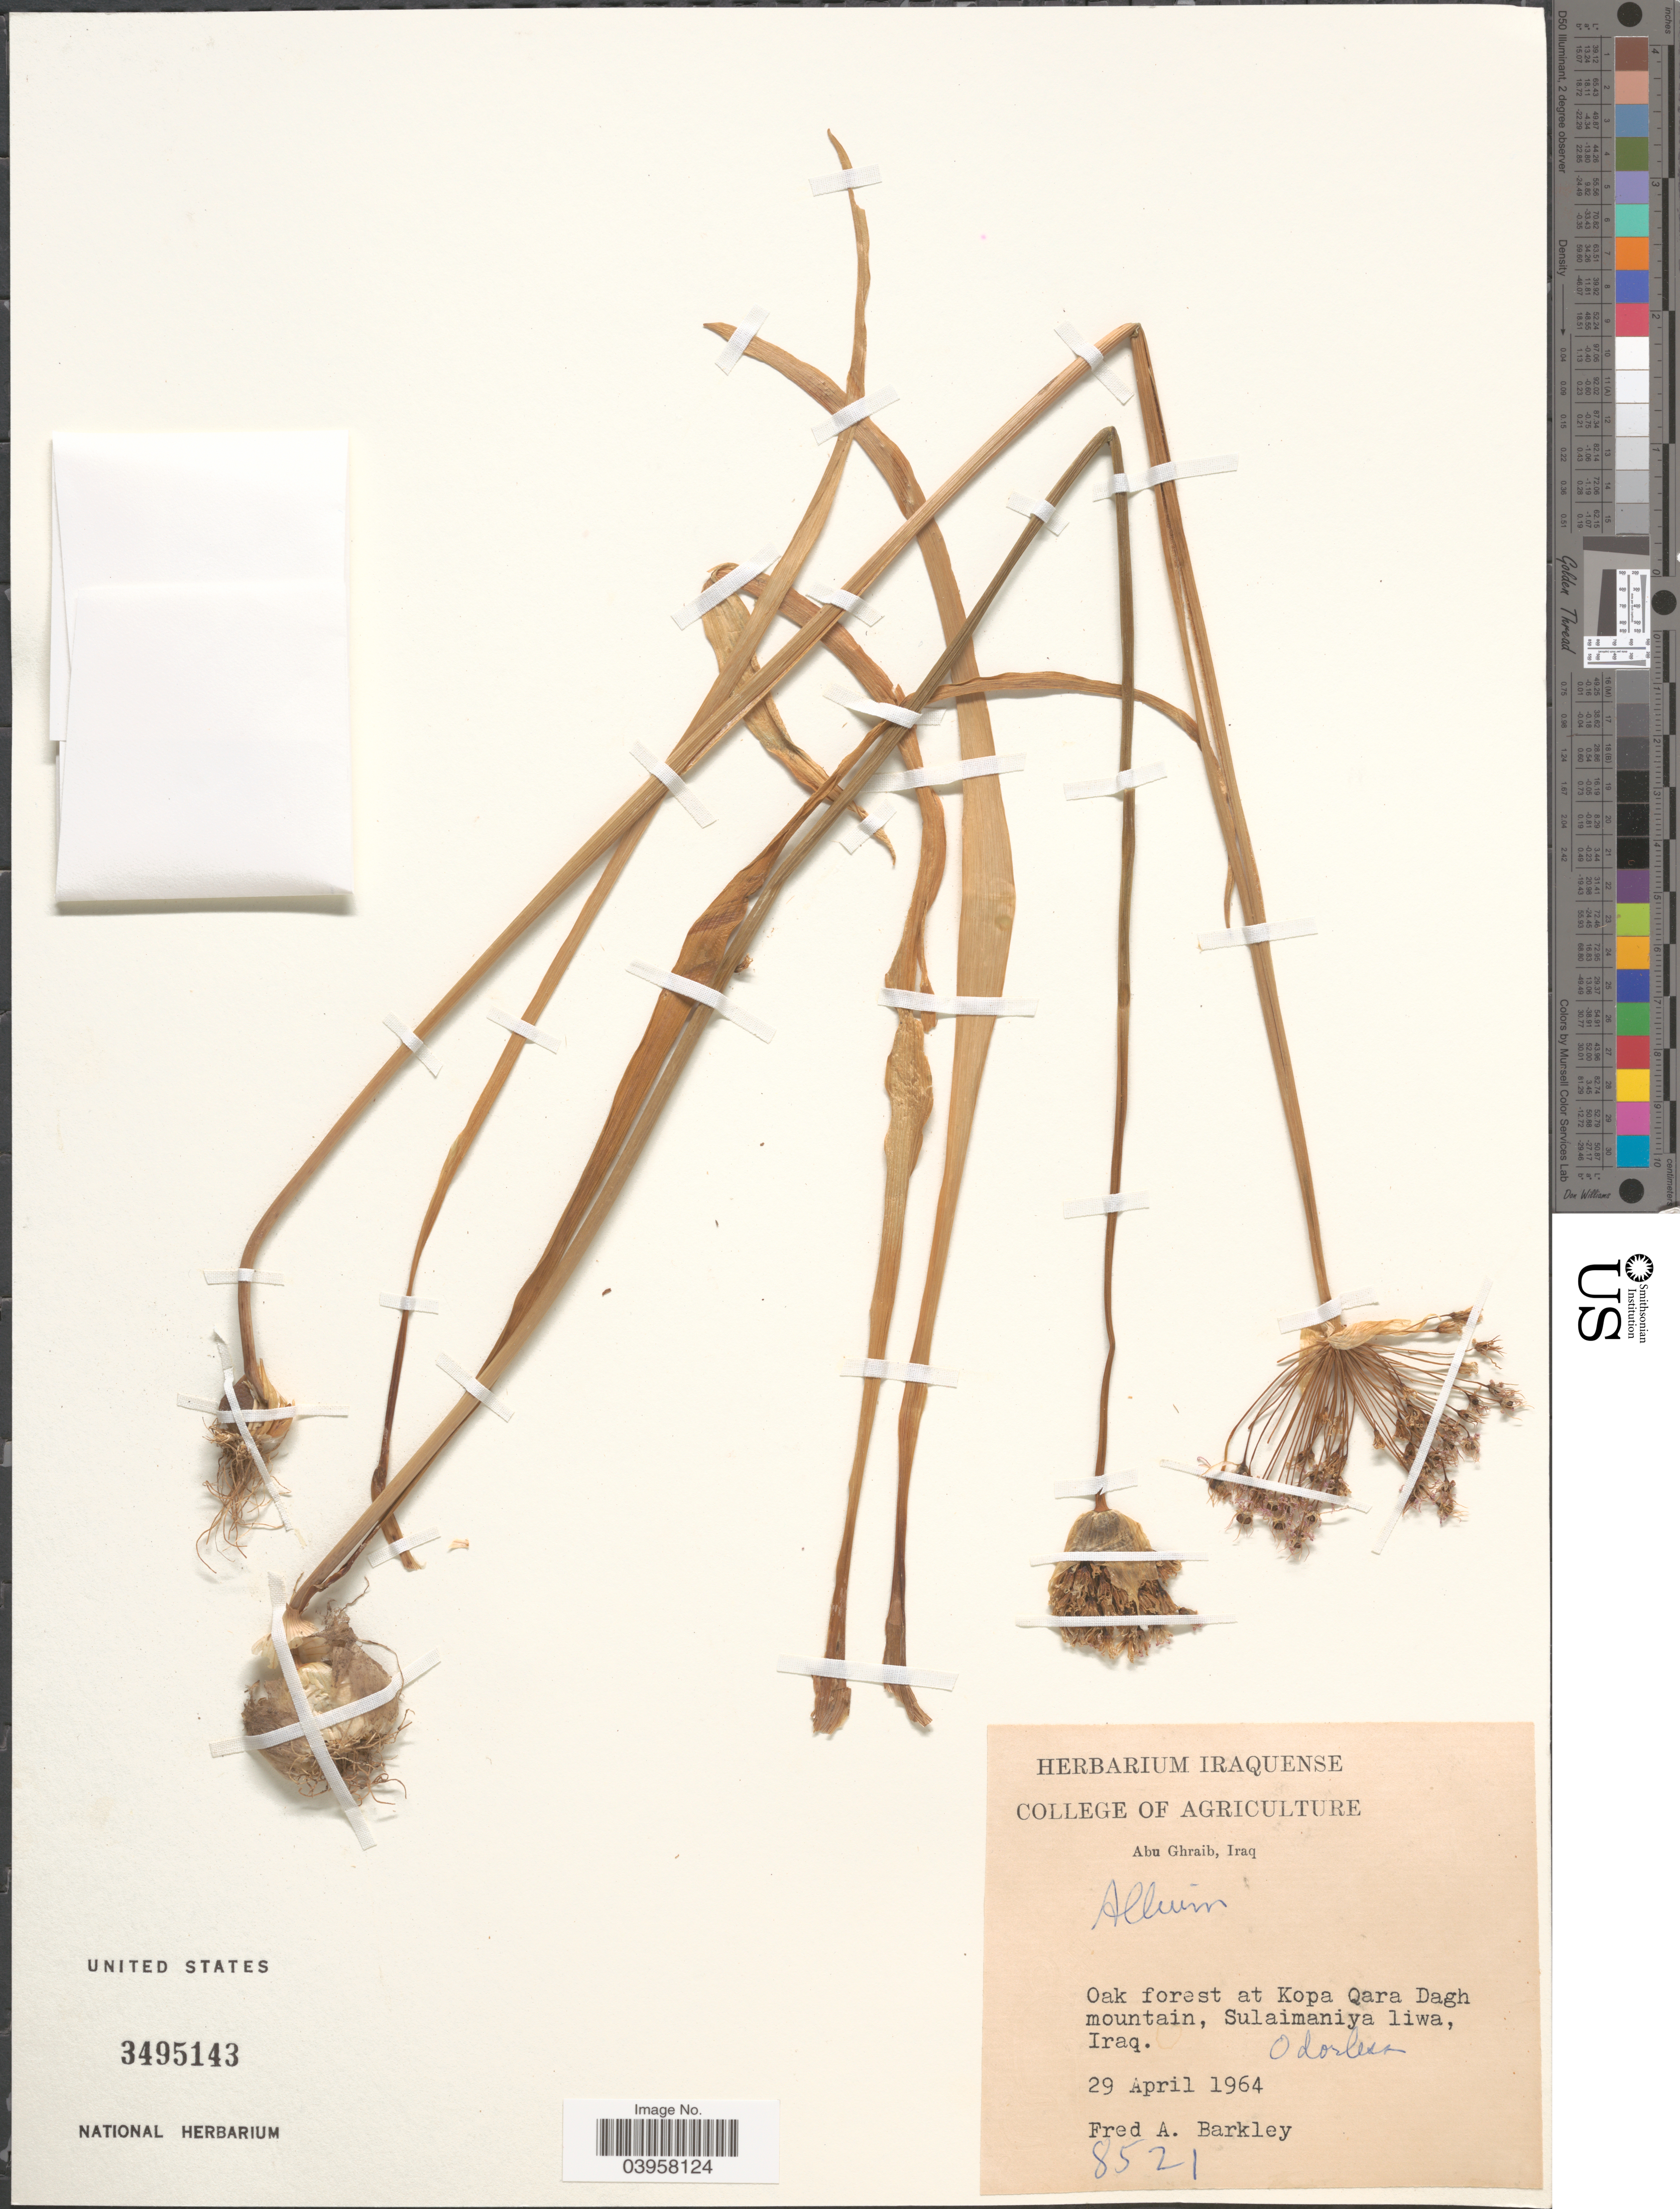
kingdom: Plantae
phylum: Tracheophyta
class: Liliopsida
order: Asparagales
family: Amaryllidaceae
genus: Allium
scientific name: Allium sp.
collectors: F. A. Barkley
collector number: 8521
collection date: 1964-04-29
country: Iraq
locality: Oak forest at Kopa Qara Dagh mountain, Sulaimaniya liwa.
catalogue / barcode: US 3495143